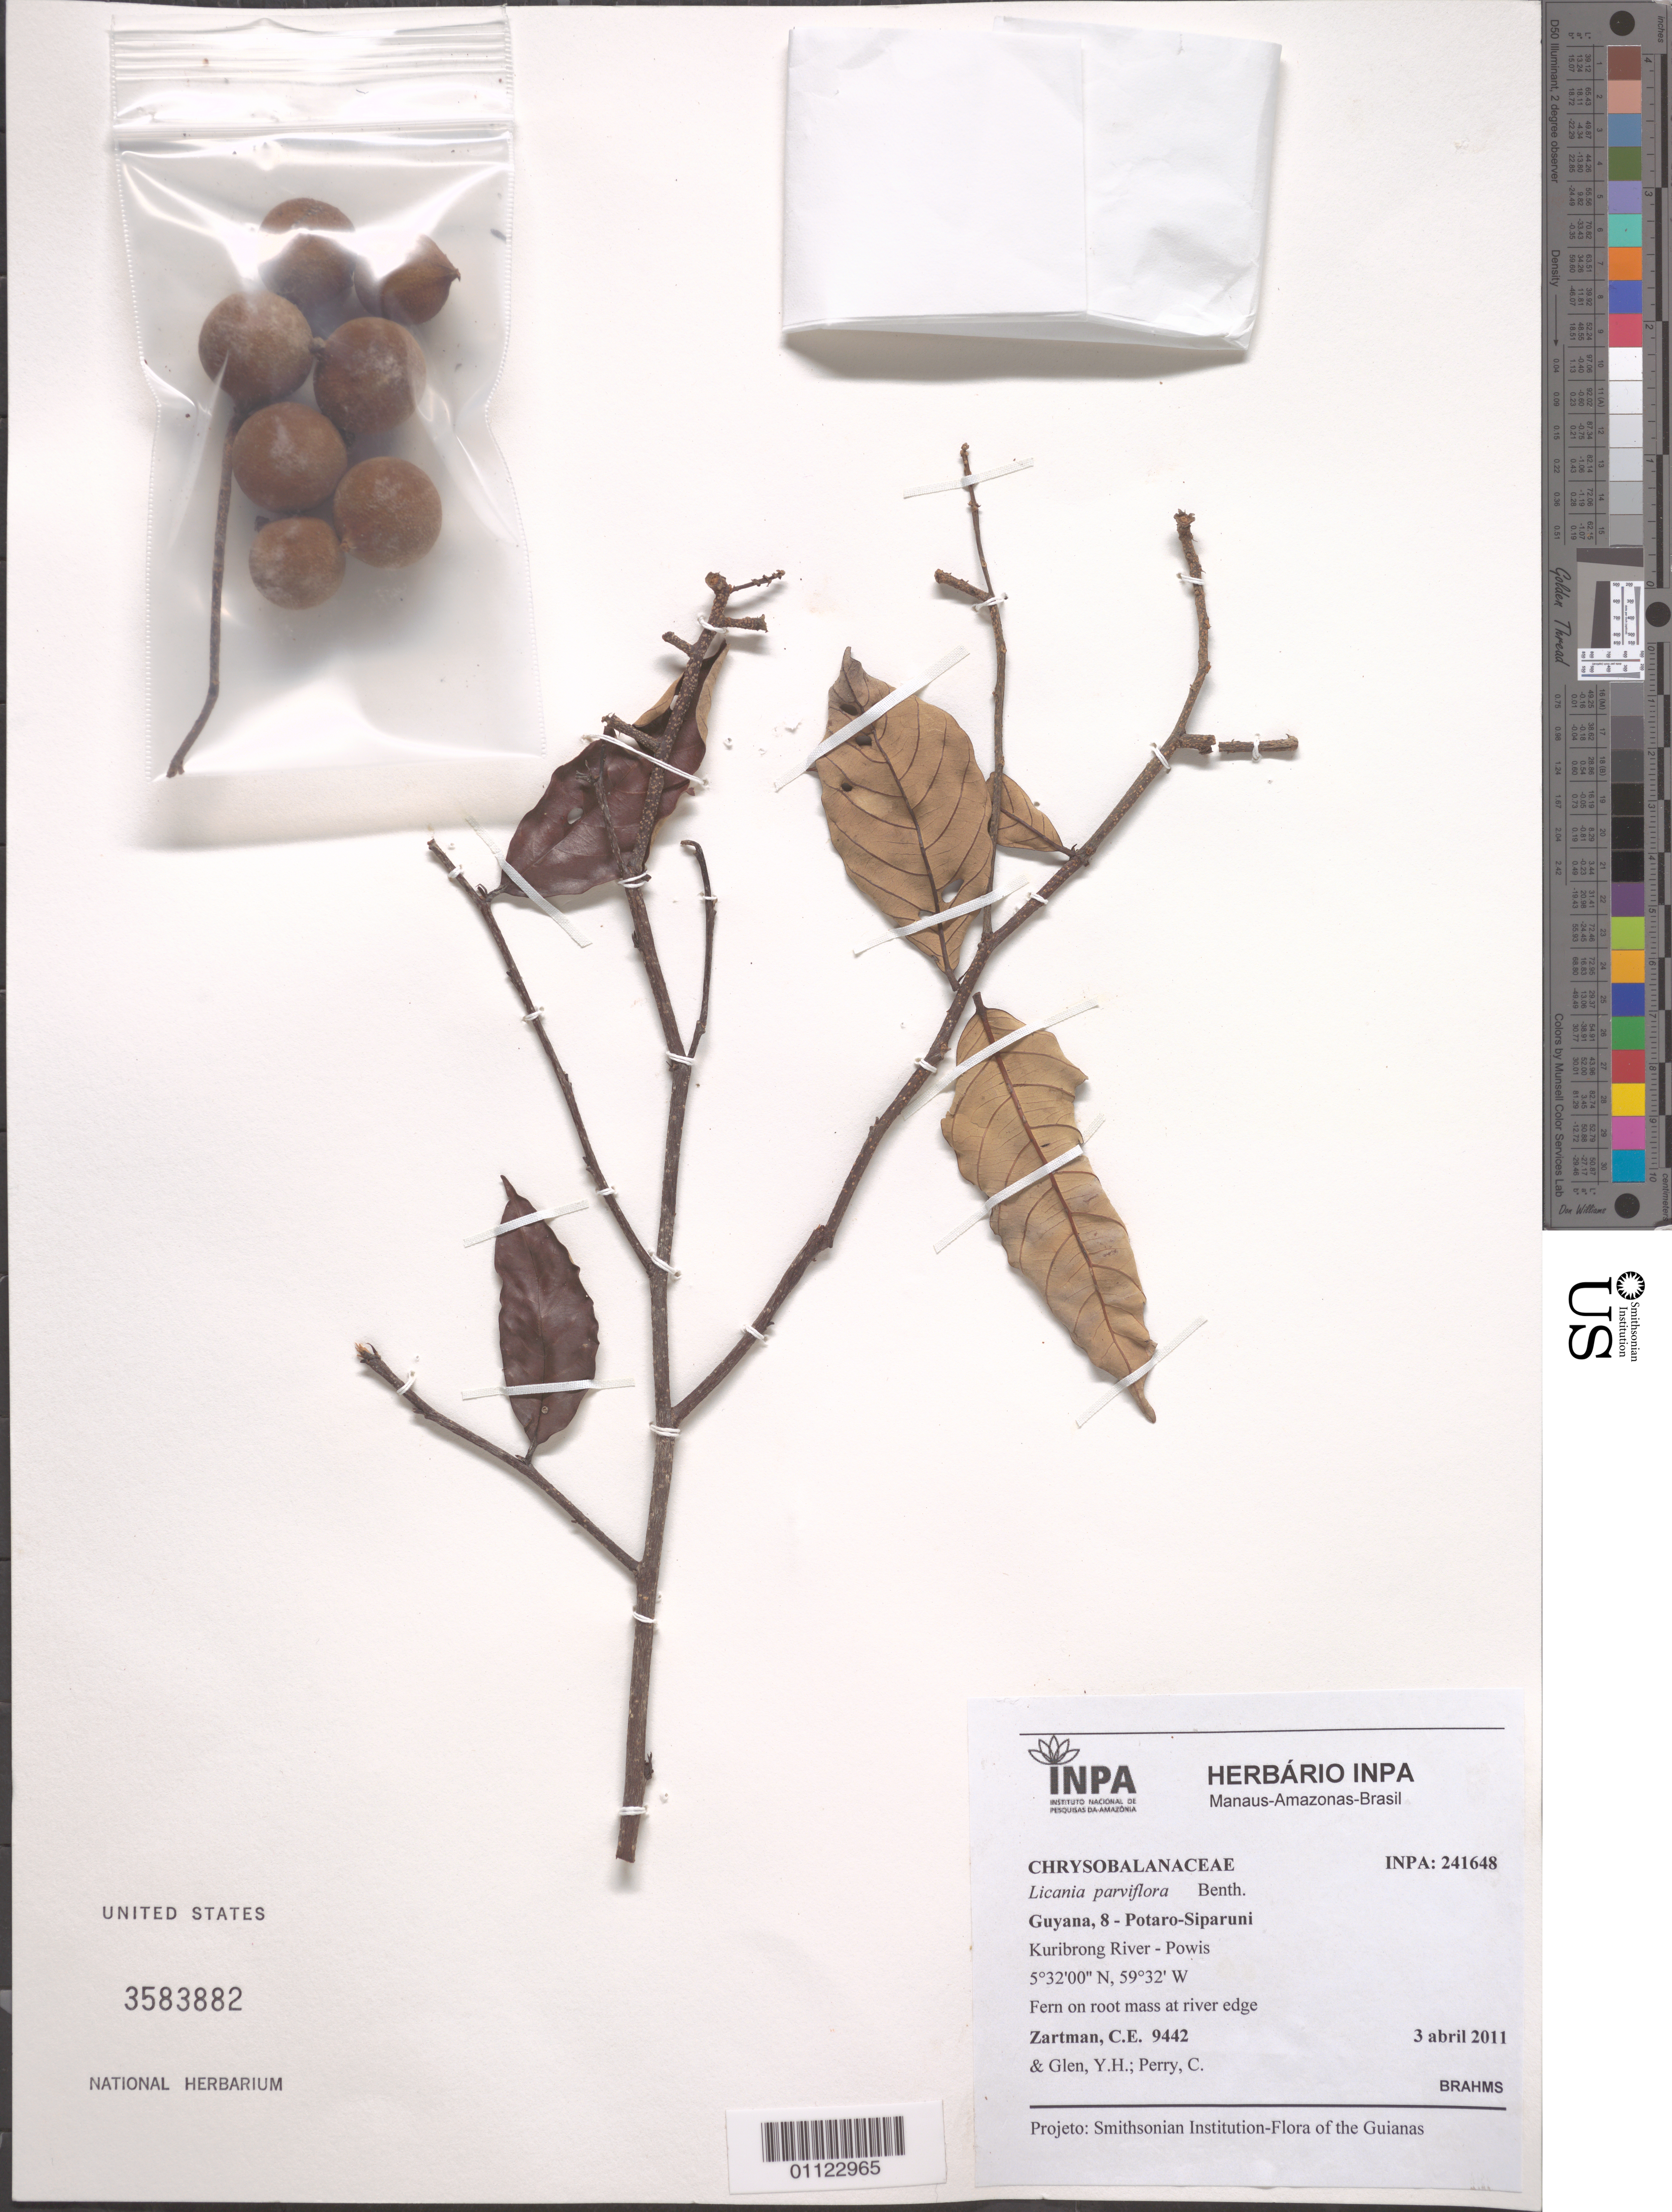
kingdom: Plantae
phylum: Tracheophyta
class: Magnoliopsida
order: Malpighiales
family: Chrysobalanaceae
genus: Licania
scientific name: Licania parviflora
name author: Benth.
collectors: C. Zartman, Y. Glen & C. Perry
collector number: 9442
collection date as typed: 3-Apr-11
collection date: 1911-04-03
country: Guyana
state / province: Potaro-Siparuni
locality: Kuribrong River - Powis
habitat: On root mass at river edge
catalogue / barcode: US 3583882